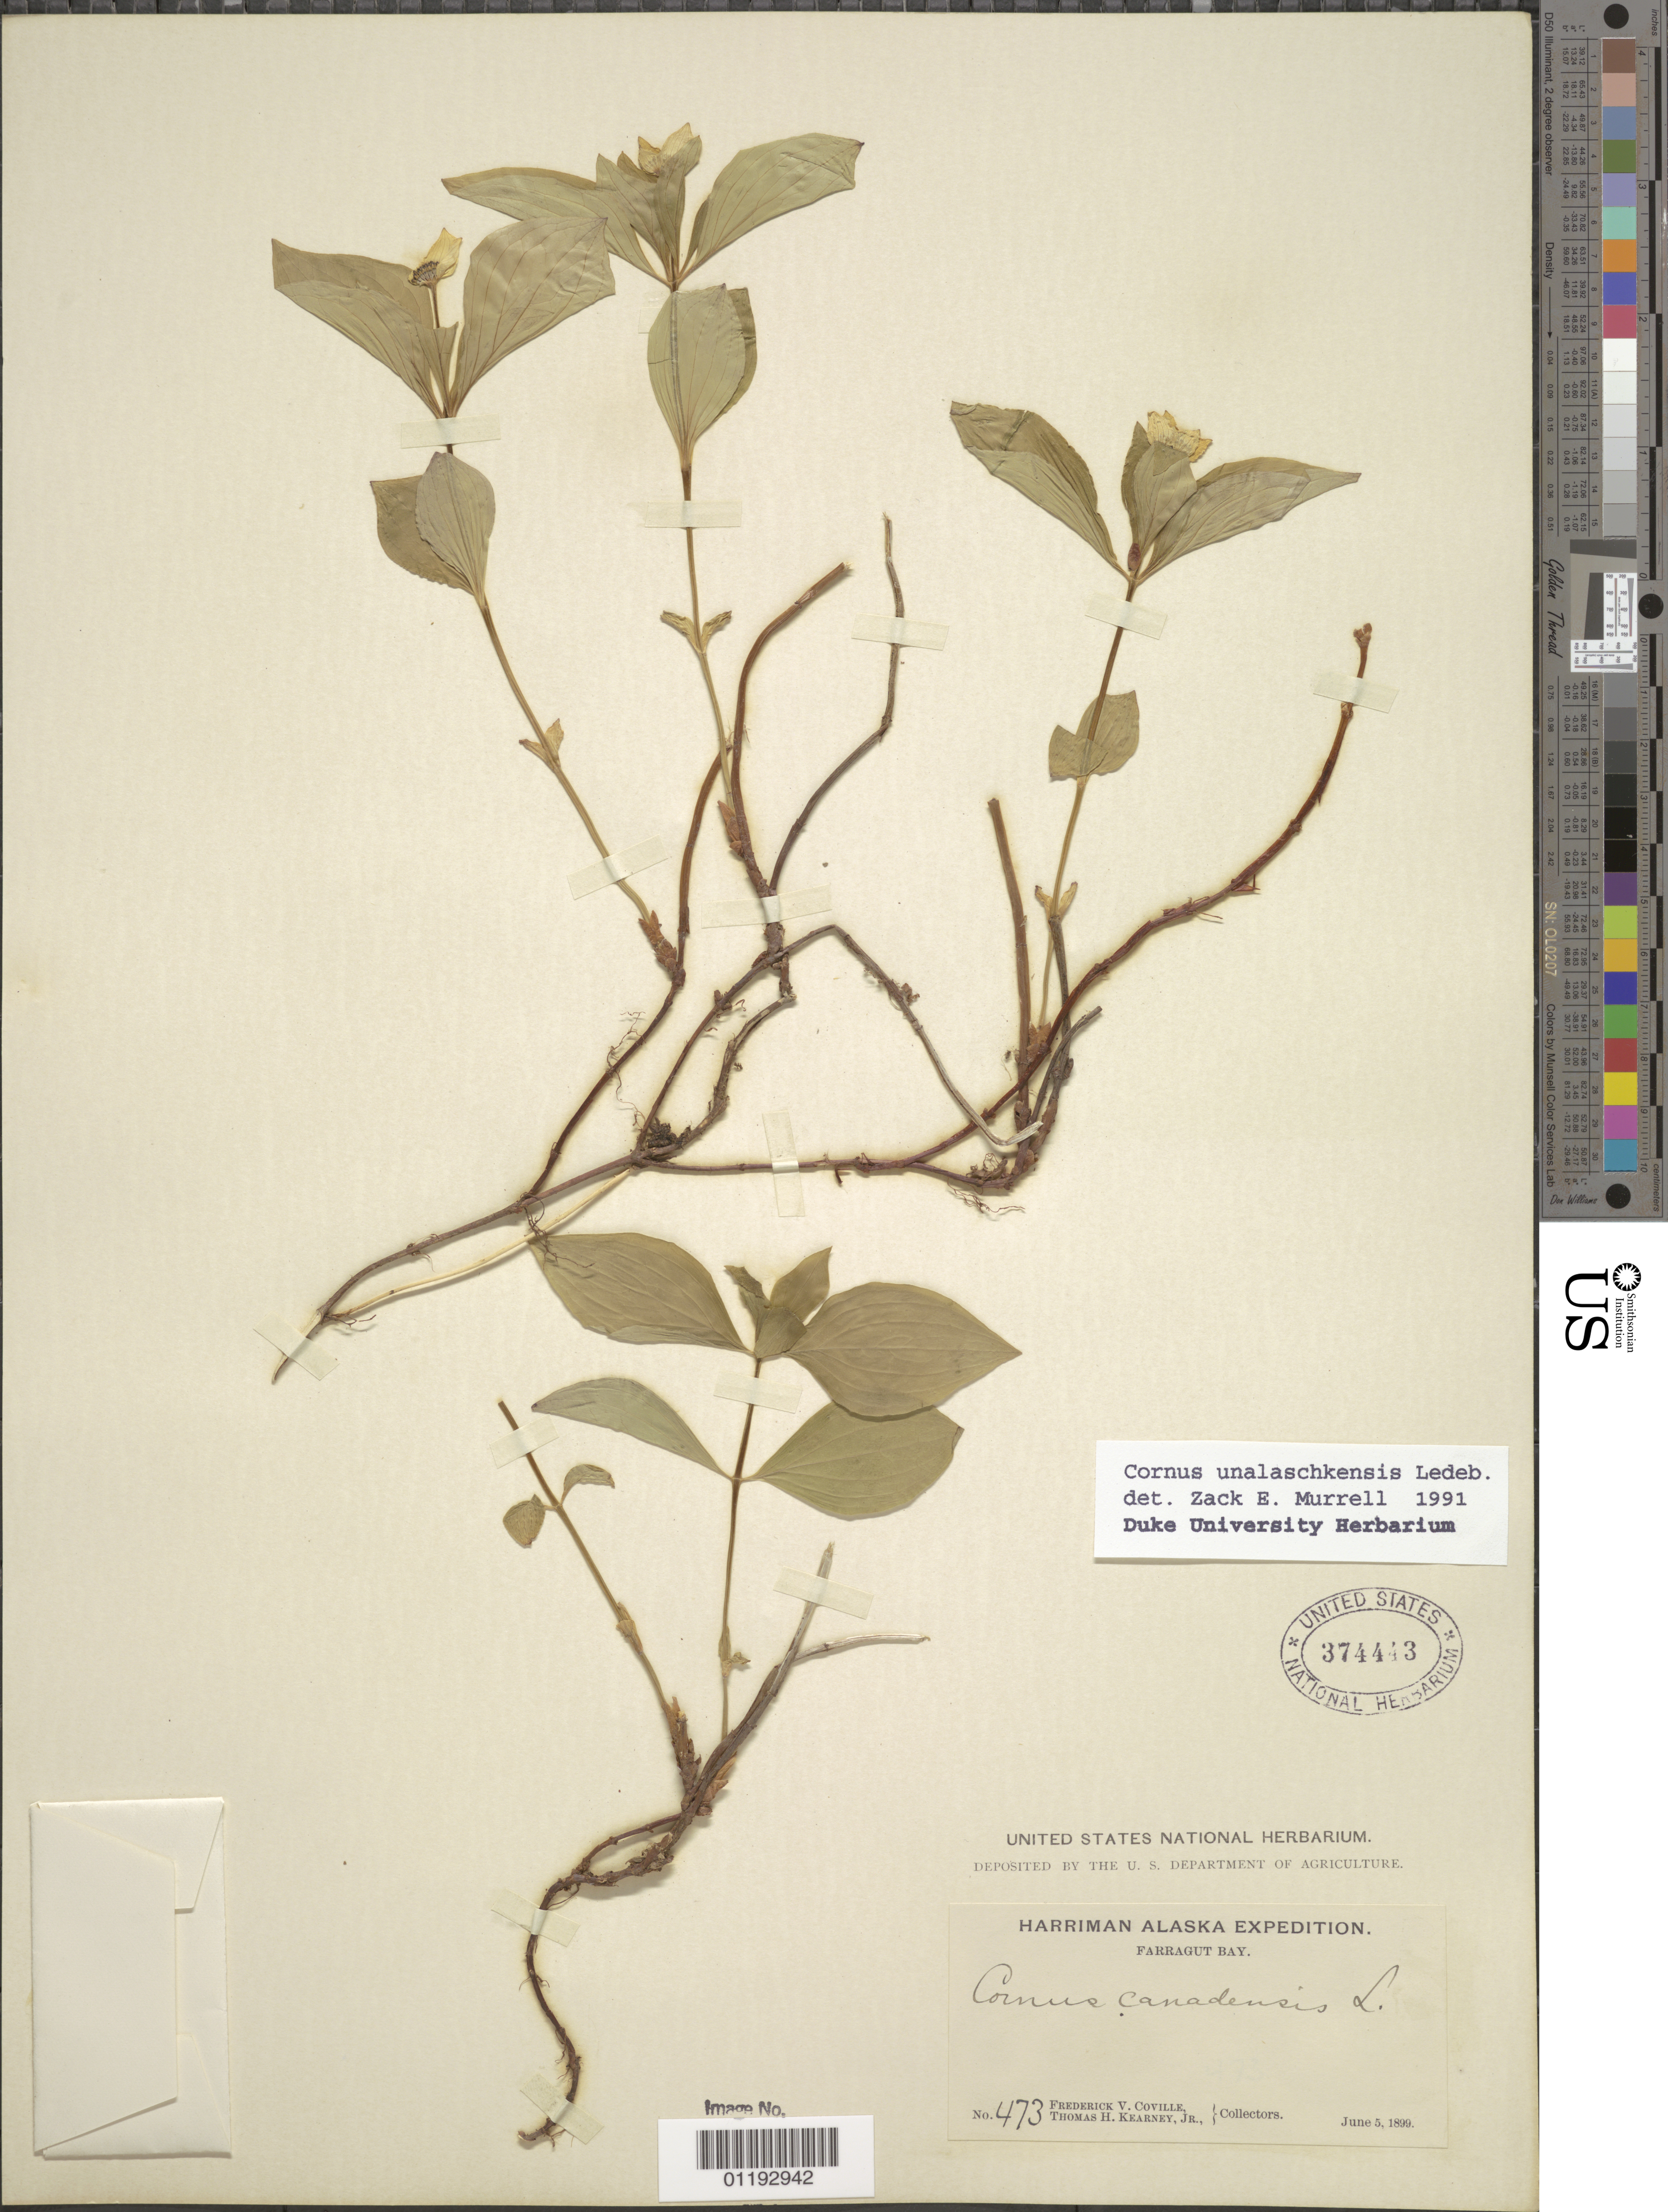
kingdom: Plantae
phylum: Tracheophyta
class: Magnoliopsida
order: Cornales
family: Cornaceae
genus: Cornus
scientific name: Cornus unalaschkensis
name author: Ledeb.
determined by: Murrell, Z. E.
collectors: F. V. Coville & T. H. Kearney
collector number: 473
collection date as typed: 05 Jun 1899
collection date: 1899-06-05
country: United States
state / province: Alaska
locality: Farragut Bay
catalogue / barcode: US 374443